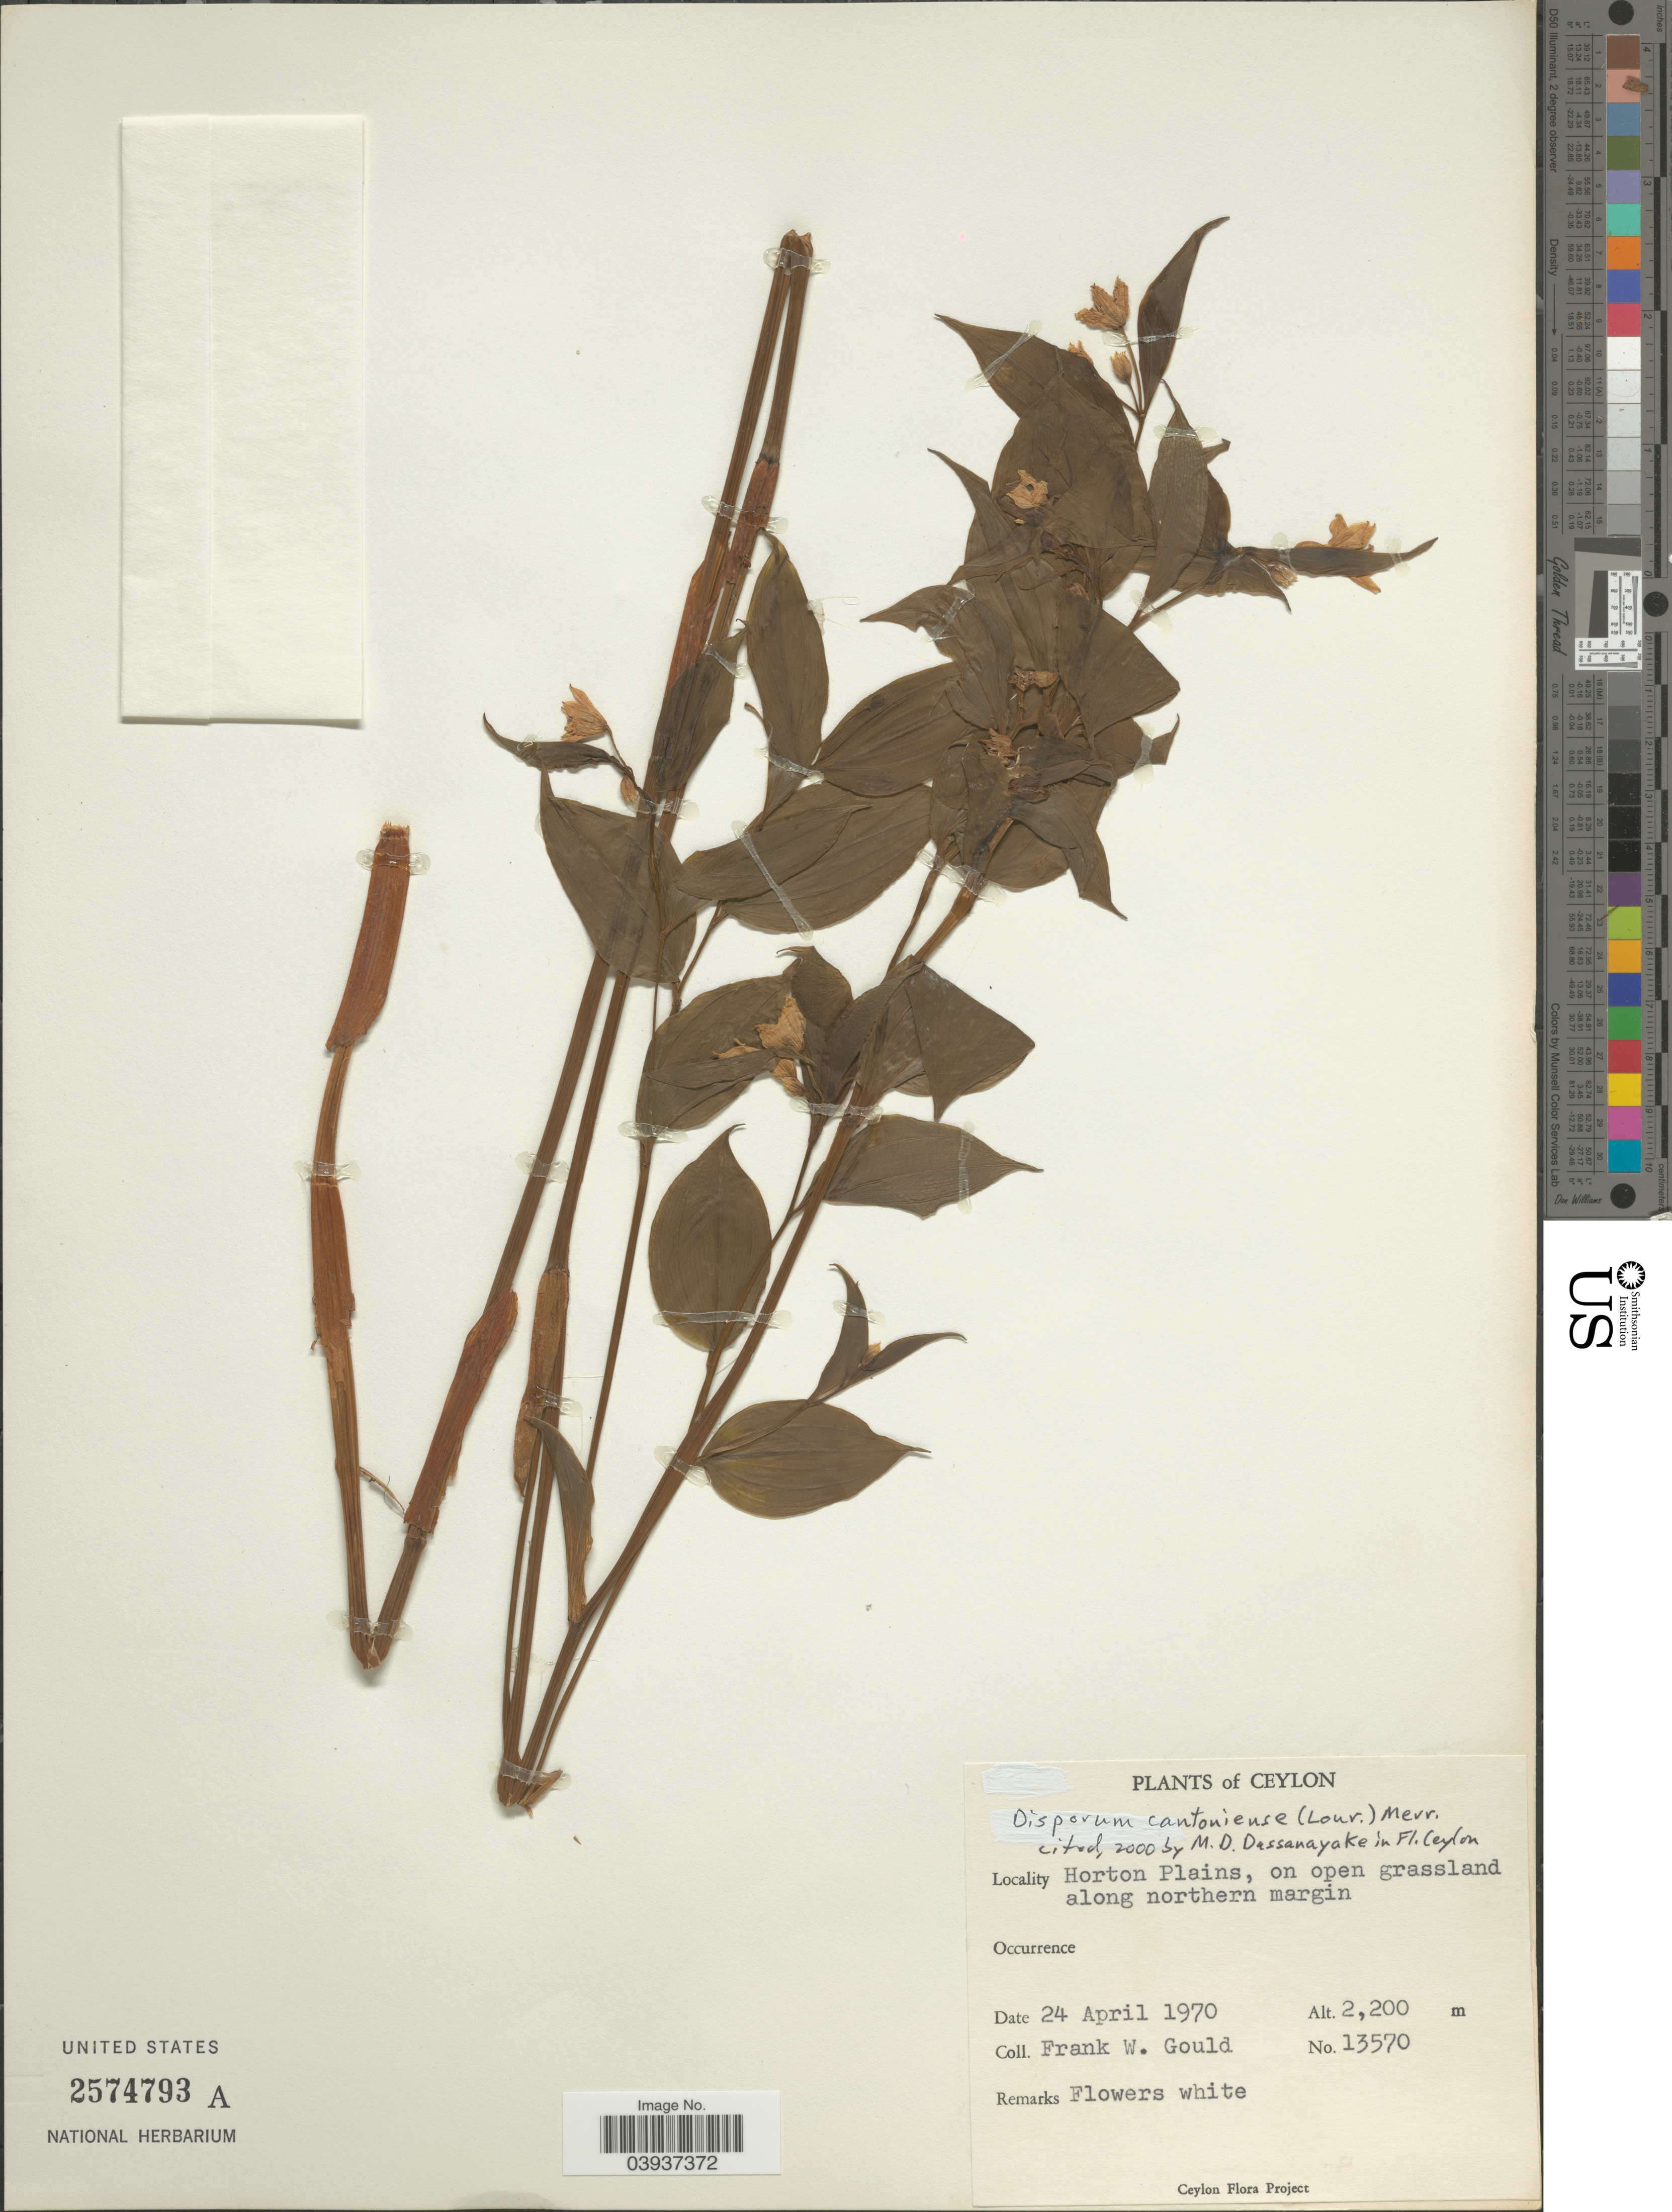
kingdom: Plantae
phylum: Tracheophyta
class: Liliopsida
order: Liliales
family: Colchicaceae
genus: Disporum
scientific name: Disporum cantoniense var. cantoniense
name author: (Lour.) Merr.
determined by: Strong, Mark T., (BOT), Smithsonian Institution - National Museum of Natural History (UNITED STATES)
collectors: F. W. Gould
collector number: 13570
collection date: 1970-04-24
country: Sri Lanka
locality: Ceylon. Horton Plains, on open grassland along northern margin.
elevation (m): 2200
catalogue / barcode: US 2574793A